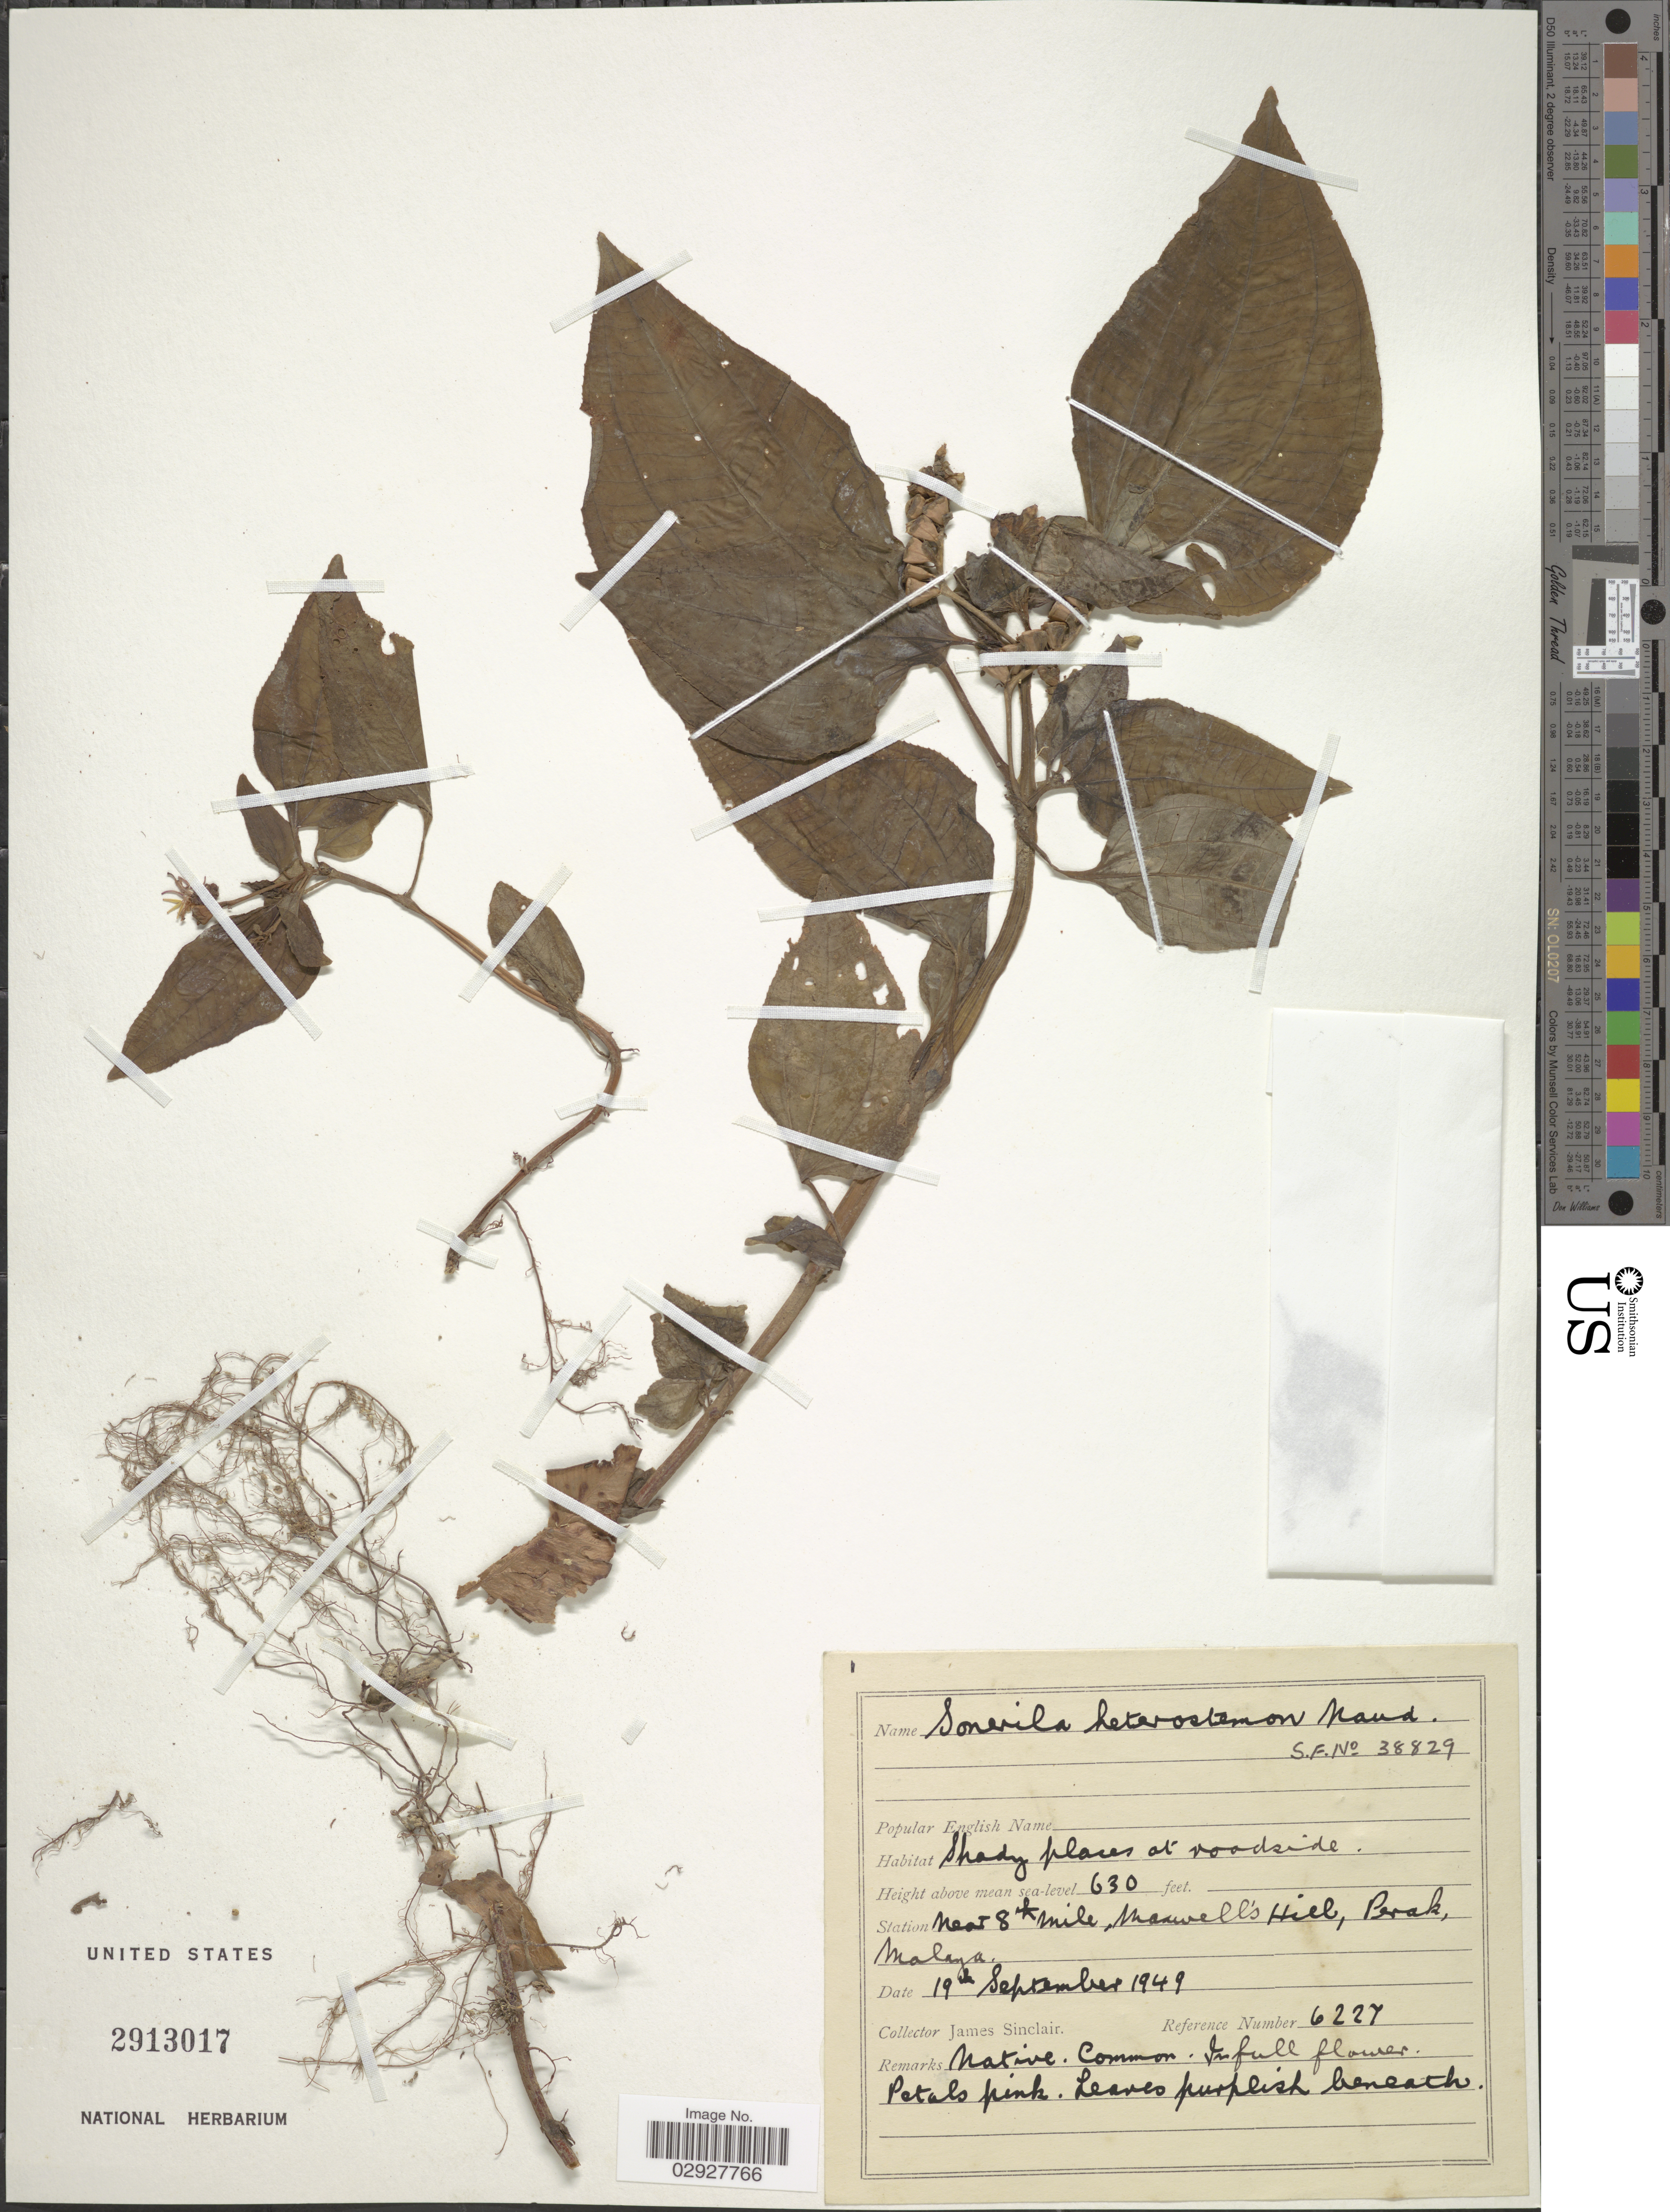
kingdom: Plantae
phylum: Tracheophyta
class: Magnoliopsida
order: Myrtales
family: Melastomataceae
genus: Sonerila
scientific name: Sonerila obliqua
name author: Korth.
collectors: J. Sinclair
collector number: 6227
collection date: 1949-09-19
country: Malaysia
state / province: Perak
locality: Near 8th mile, Maxwell's Hill, Malaya.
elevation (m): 192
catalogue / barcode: US 2913017